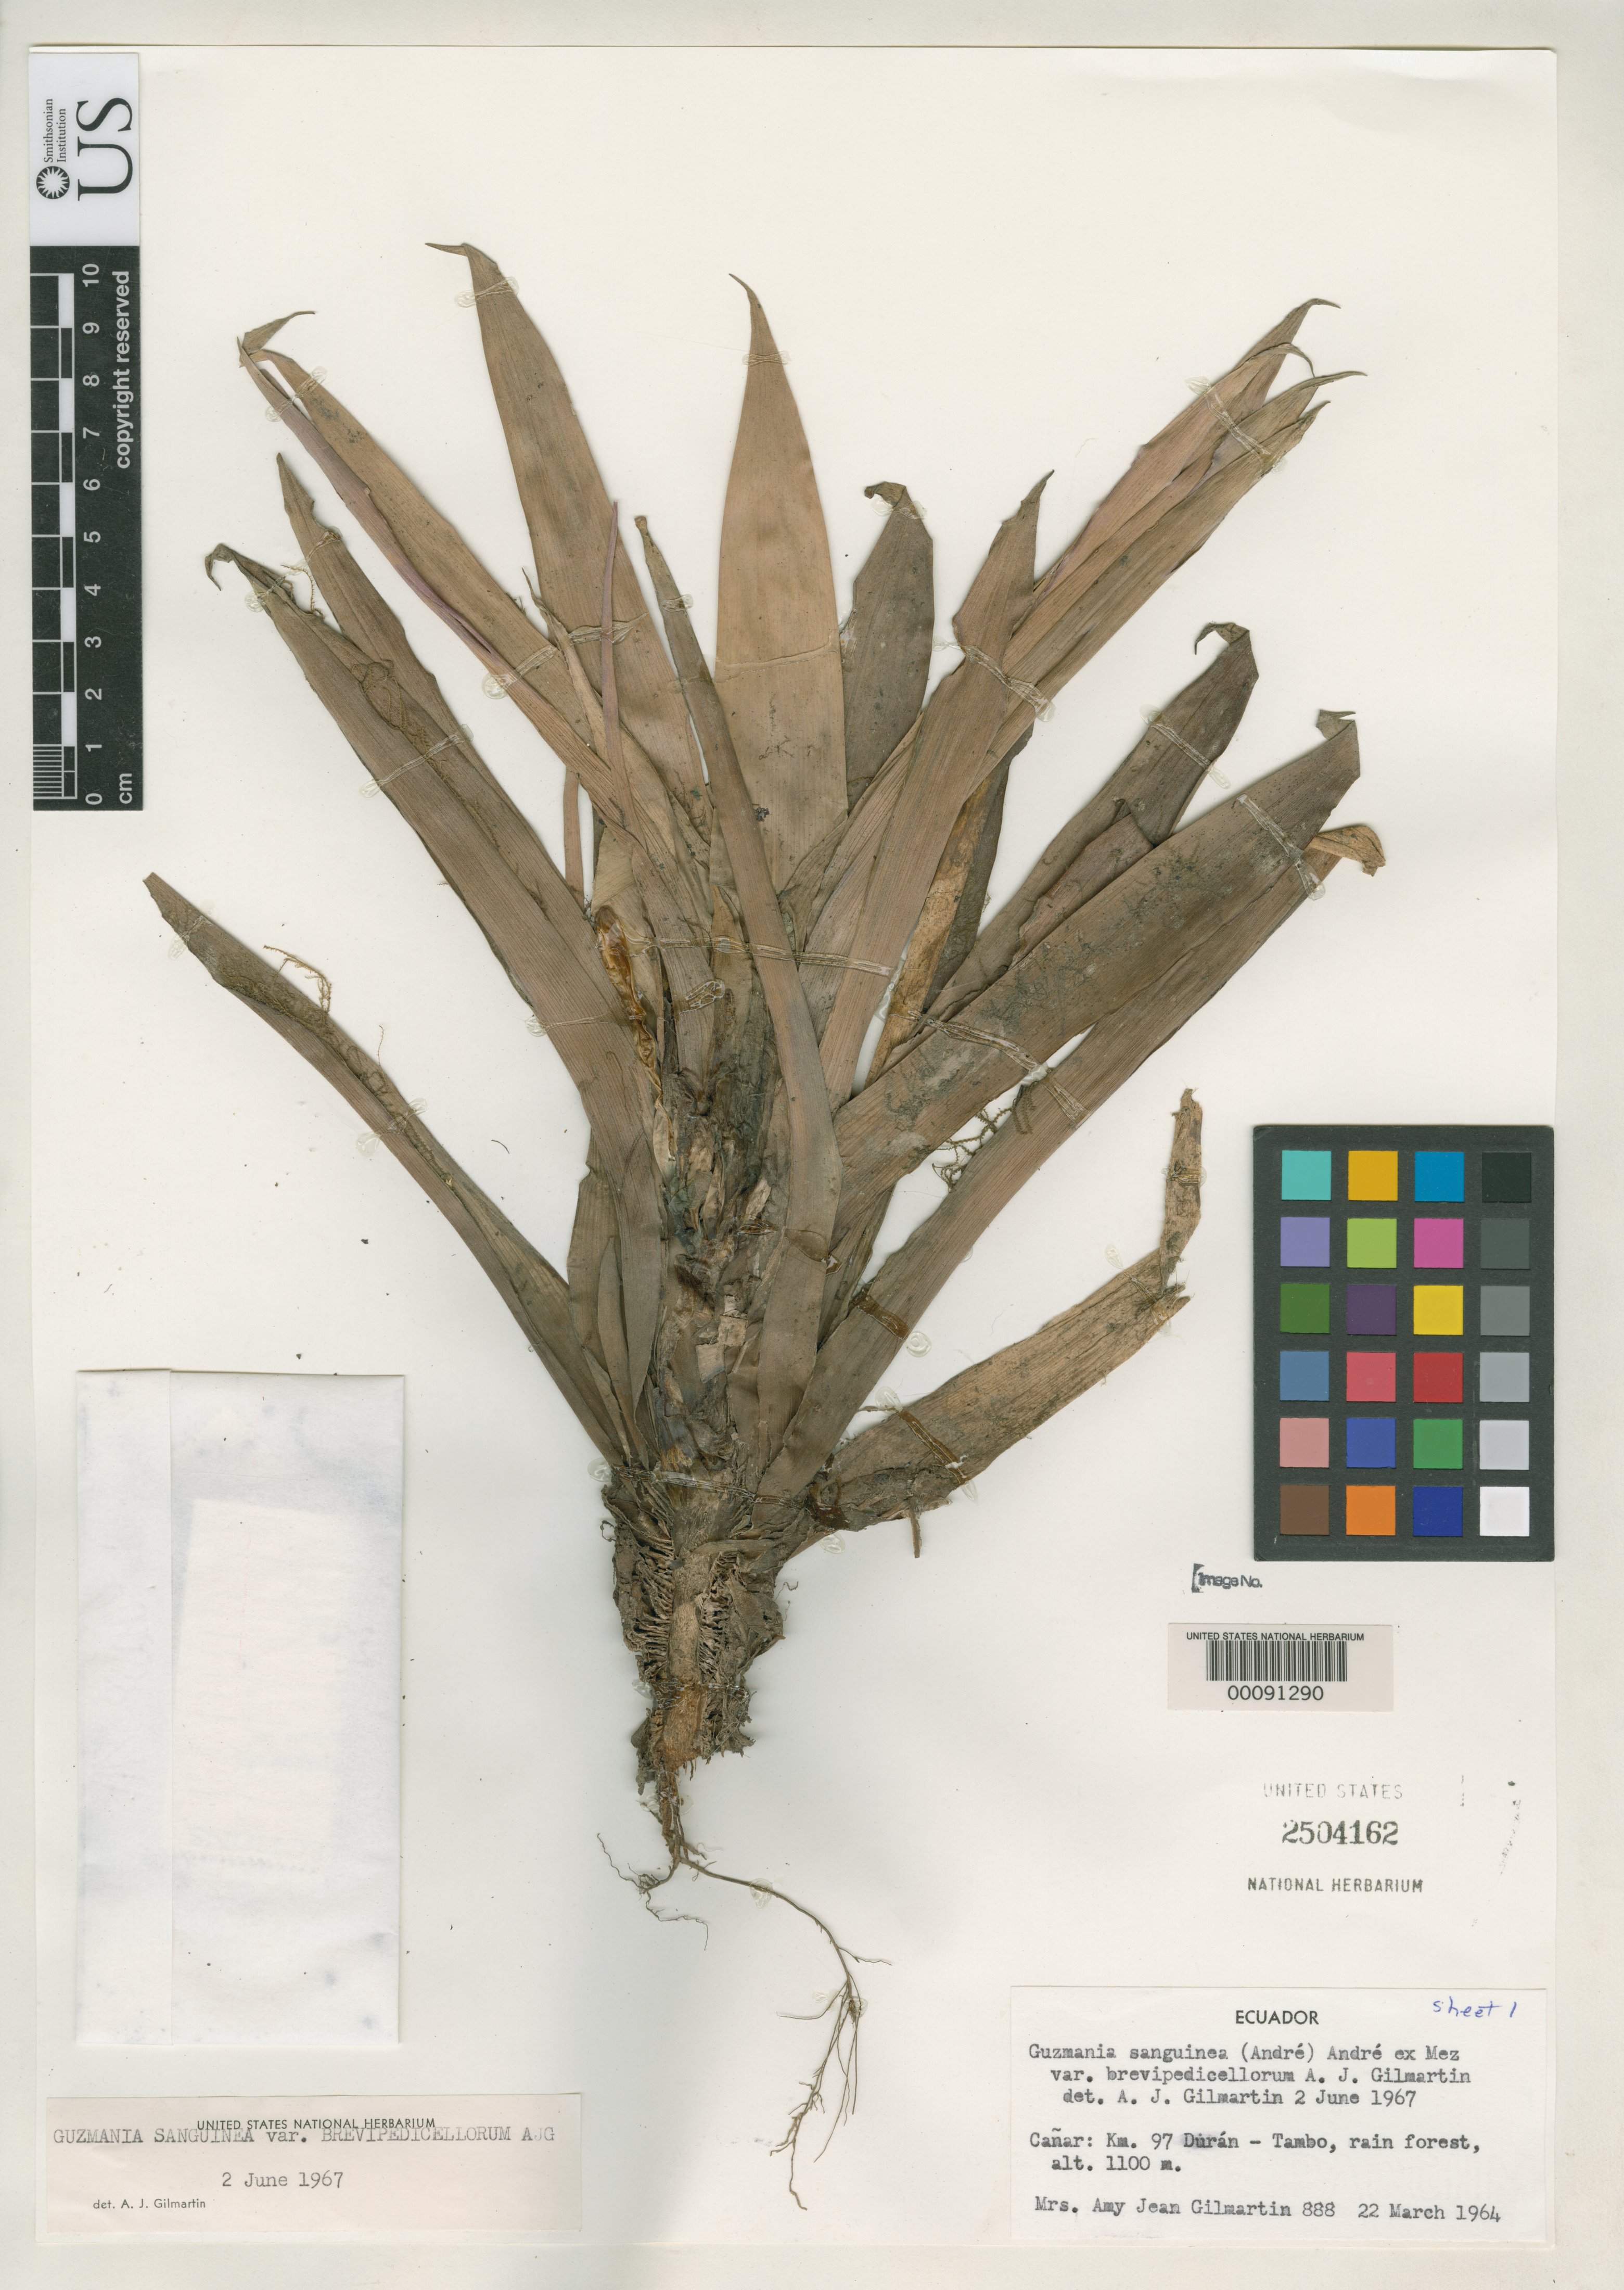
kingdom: Plantae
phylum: Tracheophyta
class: Liliopsida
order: Poales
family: Bromeliaceae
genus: Guzmania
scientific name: Guzmania sanguinea var. brevipedicellata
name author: Gilmartin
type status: Holotype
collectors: A. J. Gilmartin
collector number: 888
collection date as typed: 22 Mar 1964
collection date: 1964-03-22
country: Ecuador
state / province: Cañar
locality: Km 97 Duran - Tambo.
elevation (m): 1100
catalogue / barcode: US 2504162